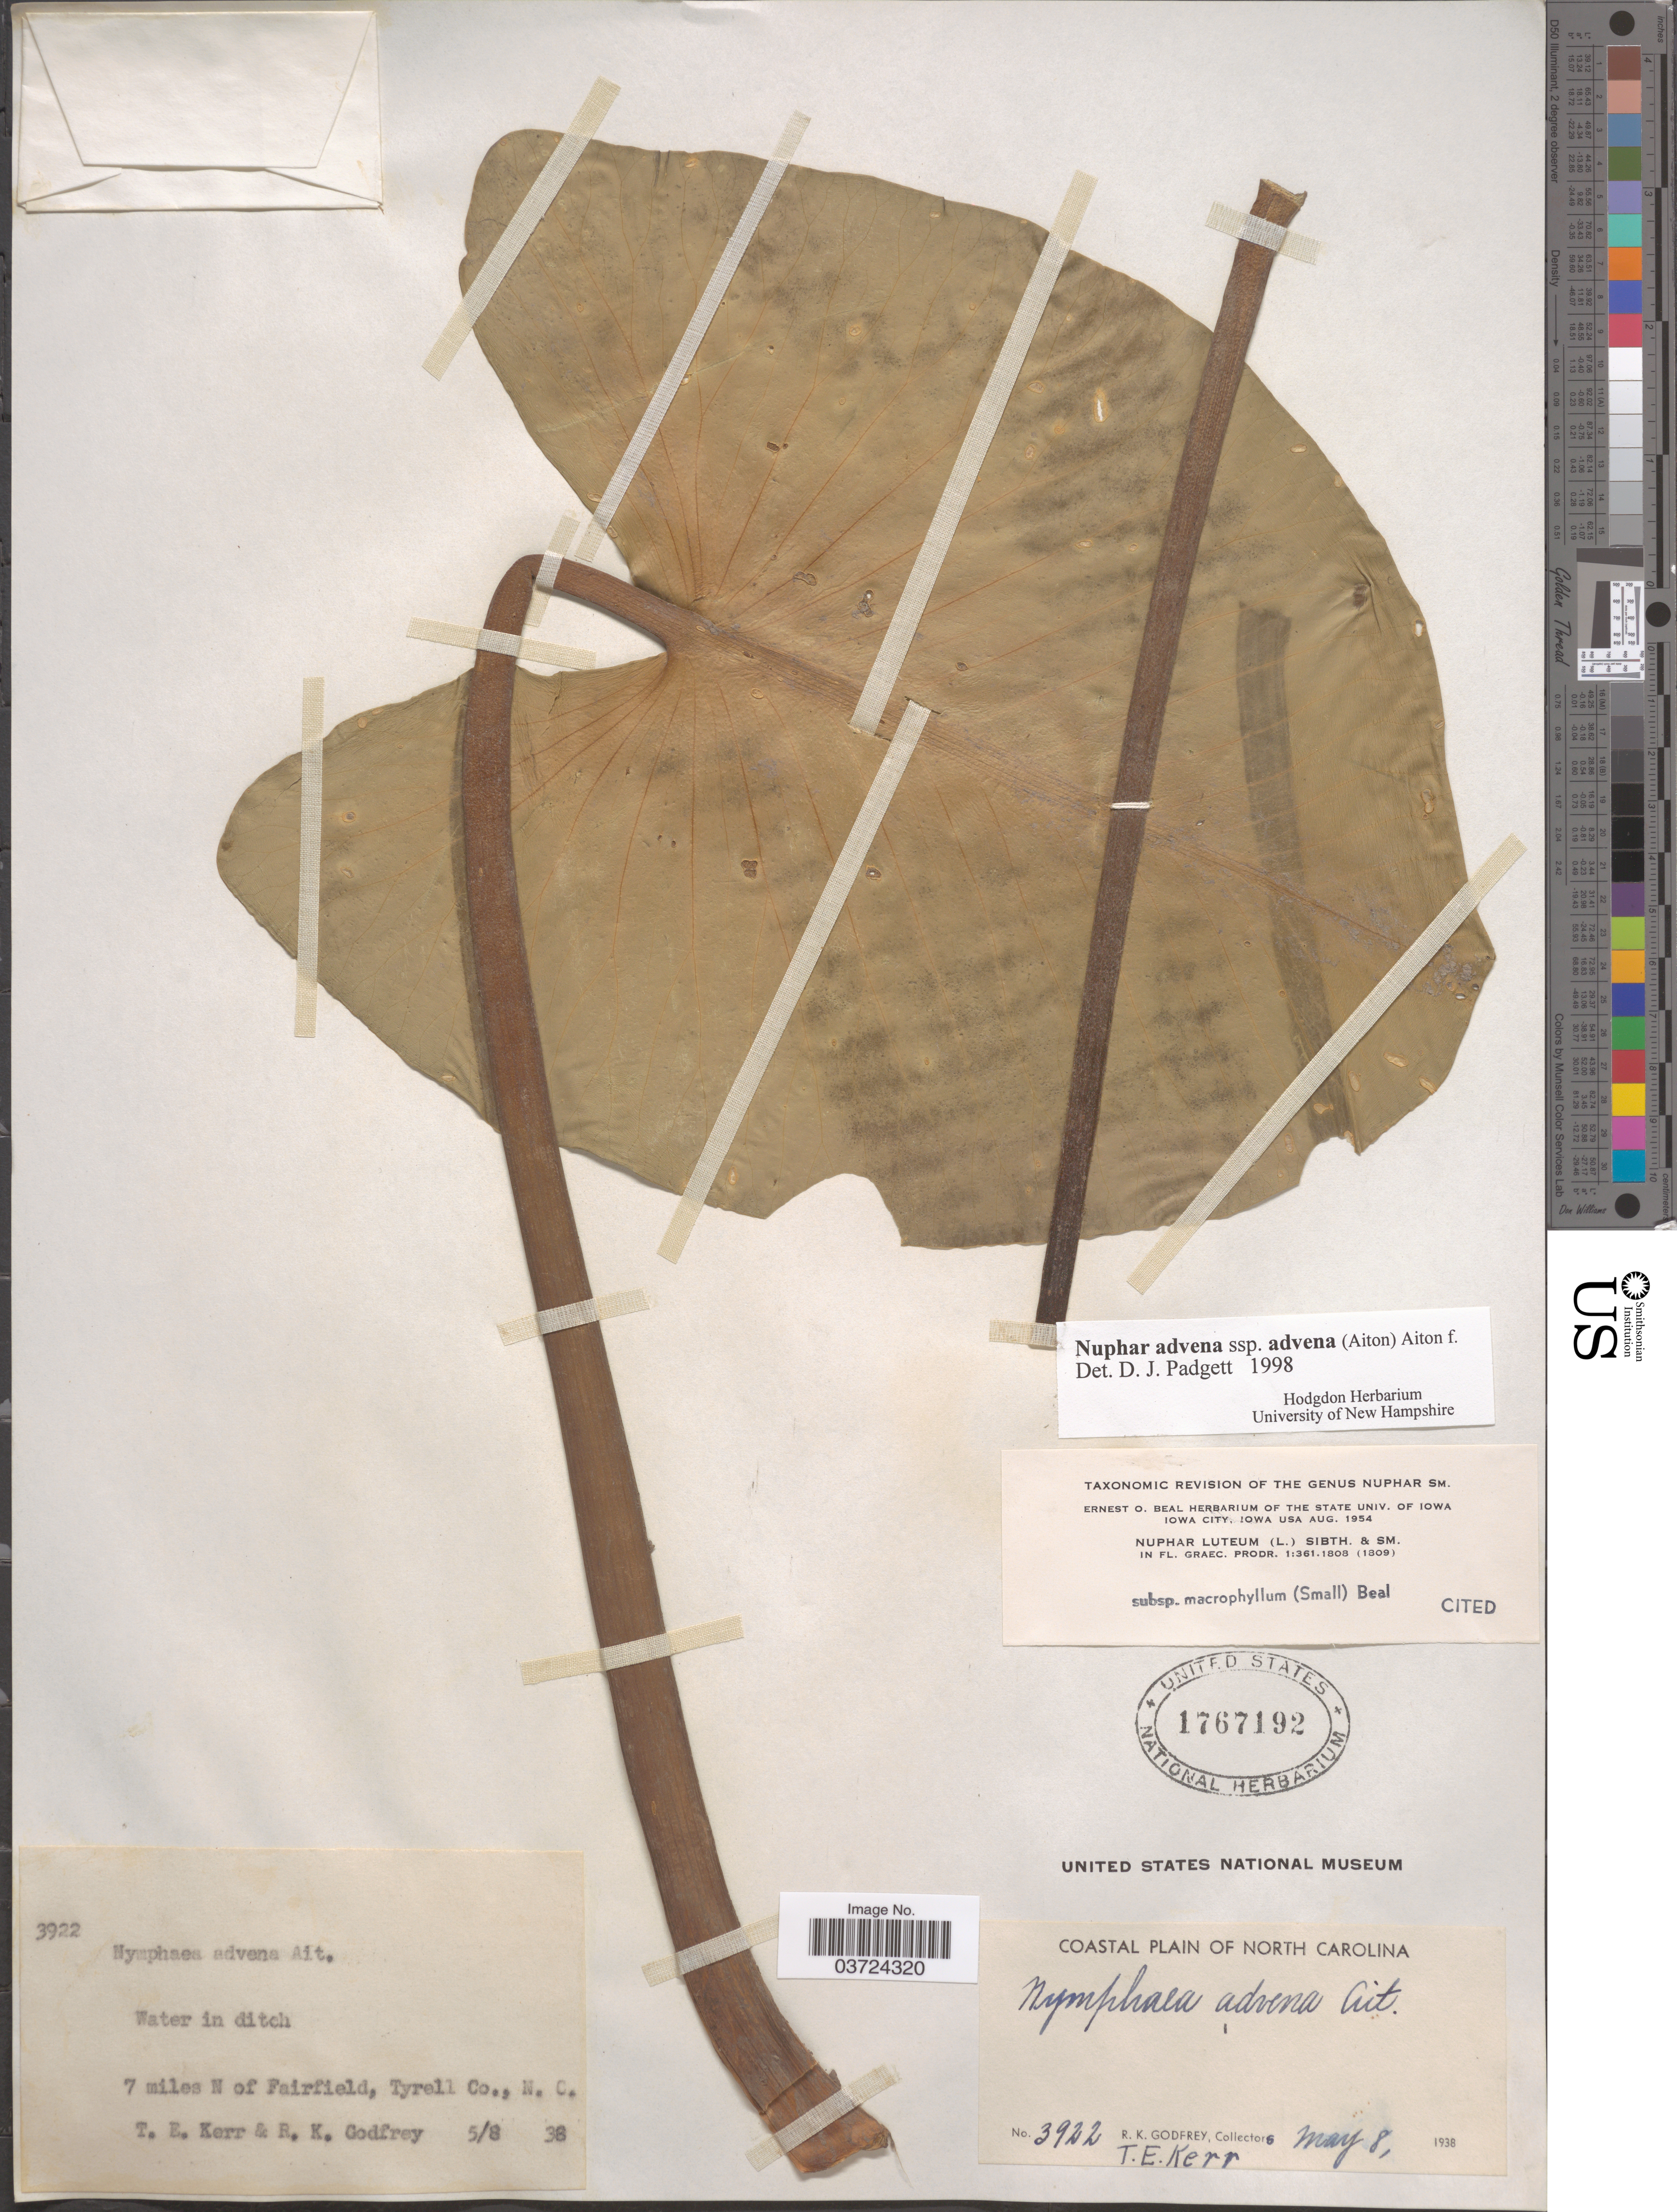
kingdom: Plantae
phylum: Tracheophyta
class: Magnoliopsida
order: Nymphaeales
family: Nymphaeaceae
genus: Nuphar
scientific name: Nuphar advena subsp. advena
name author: (Aiton) W.T. Aiton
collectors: T. E. Kerr & R. K. Godfrey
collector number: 3922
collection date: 1938-05-08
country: United States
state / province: North Carolina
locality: Coastal Plain. 7 miles N of Fairfield, Tyrell Co.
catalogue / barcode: US 1767192